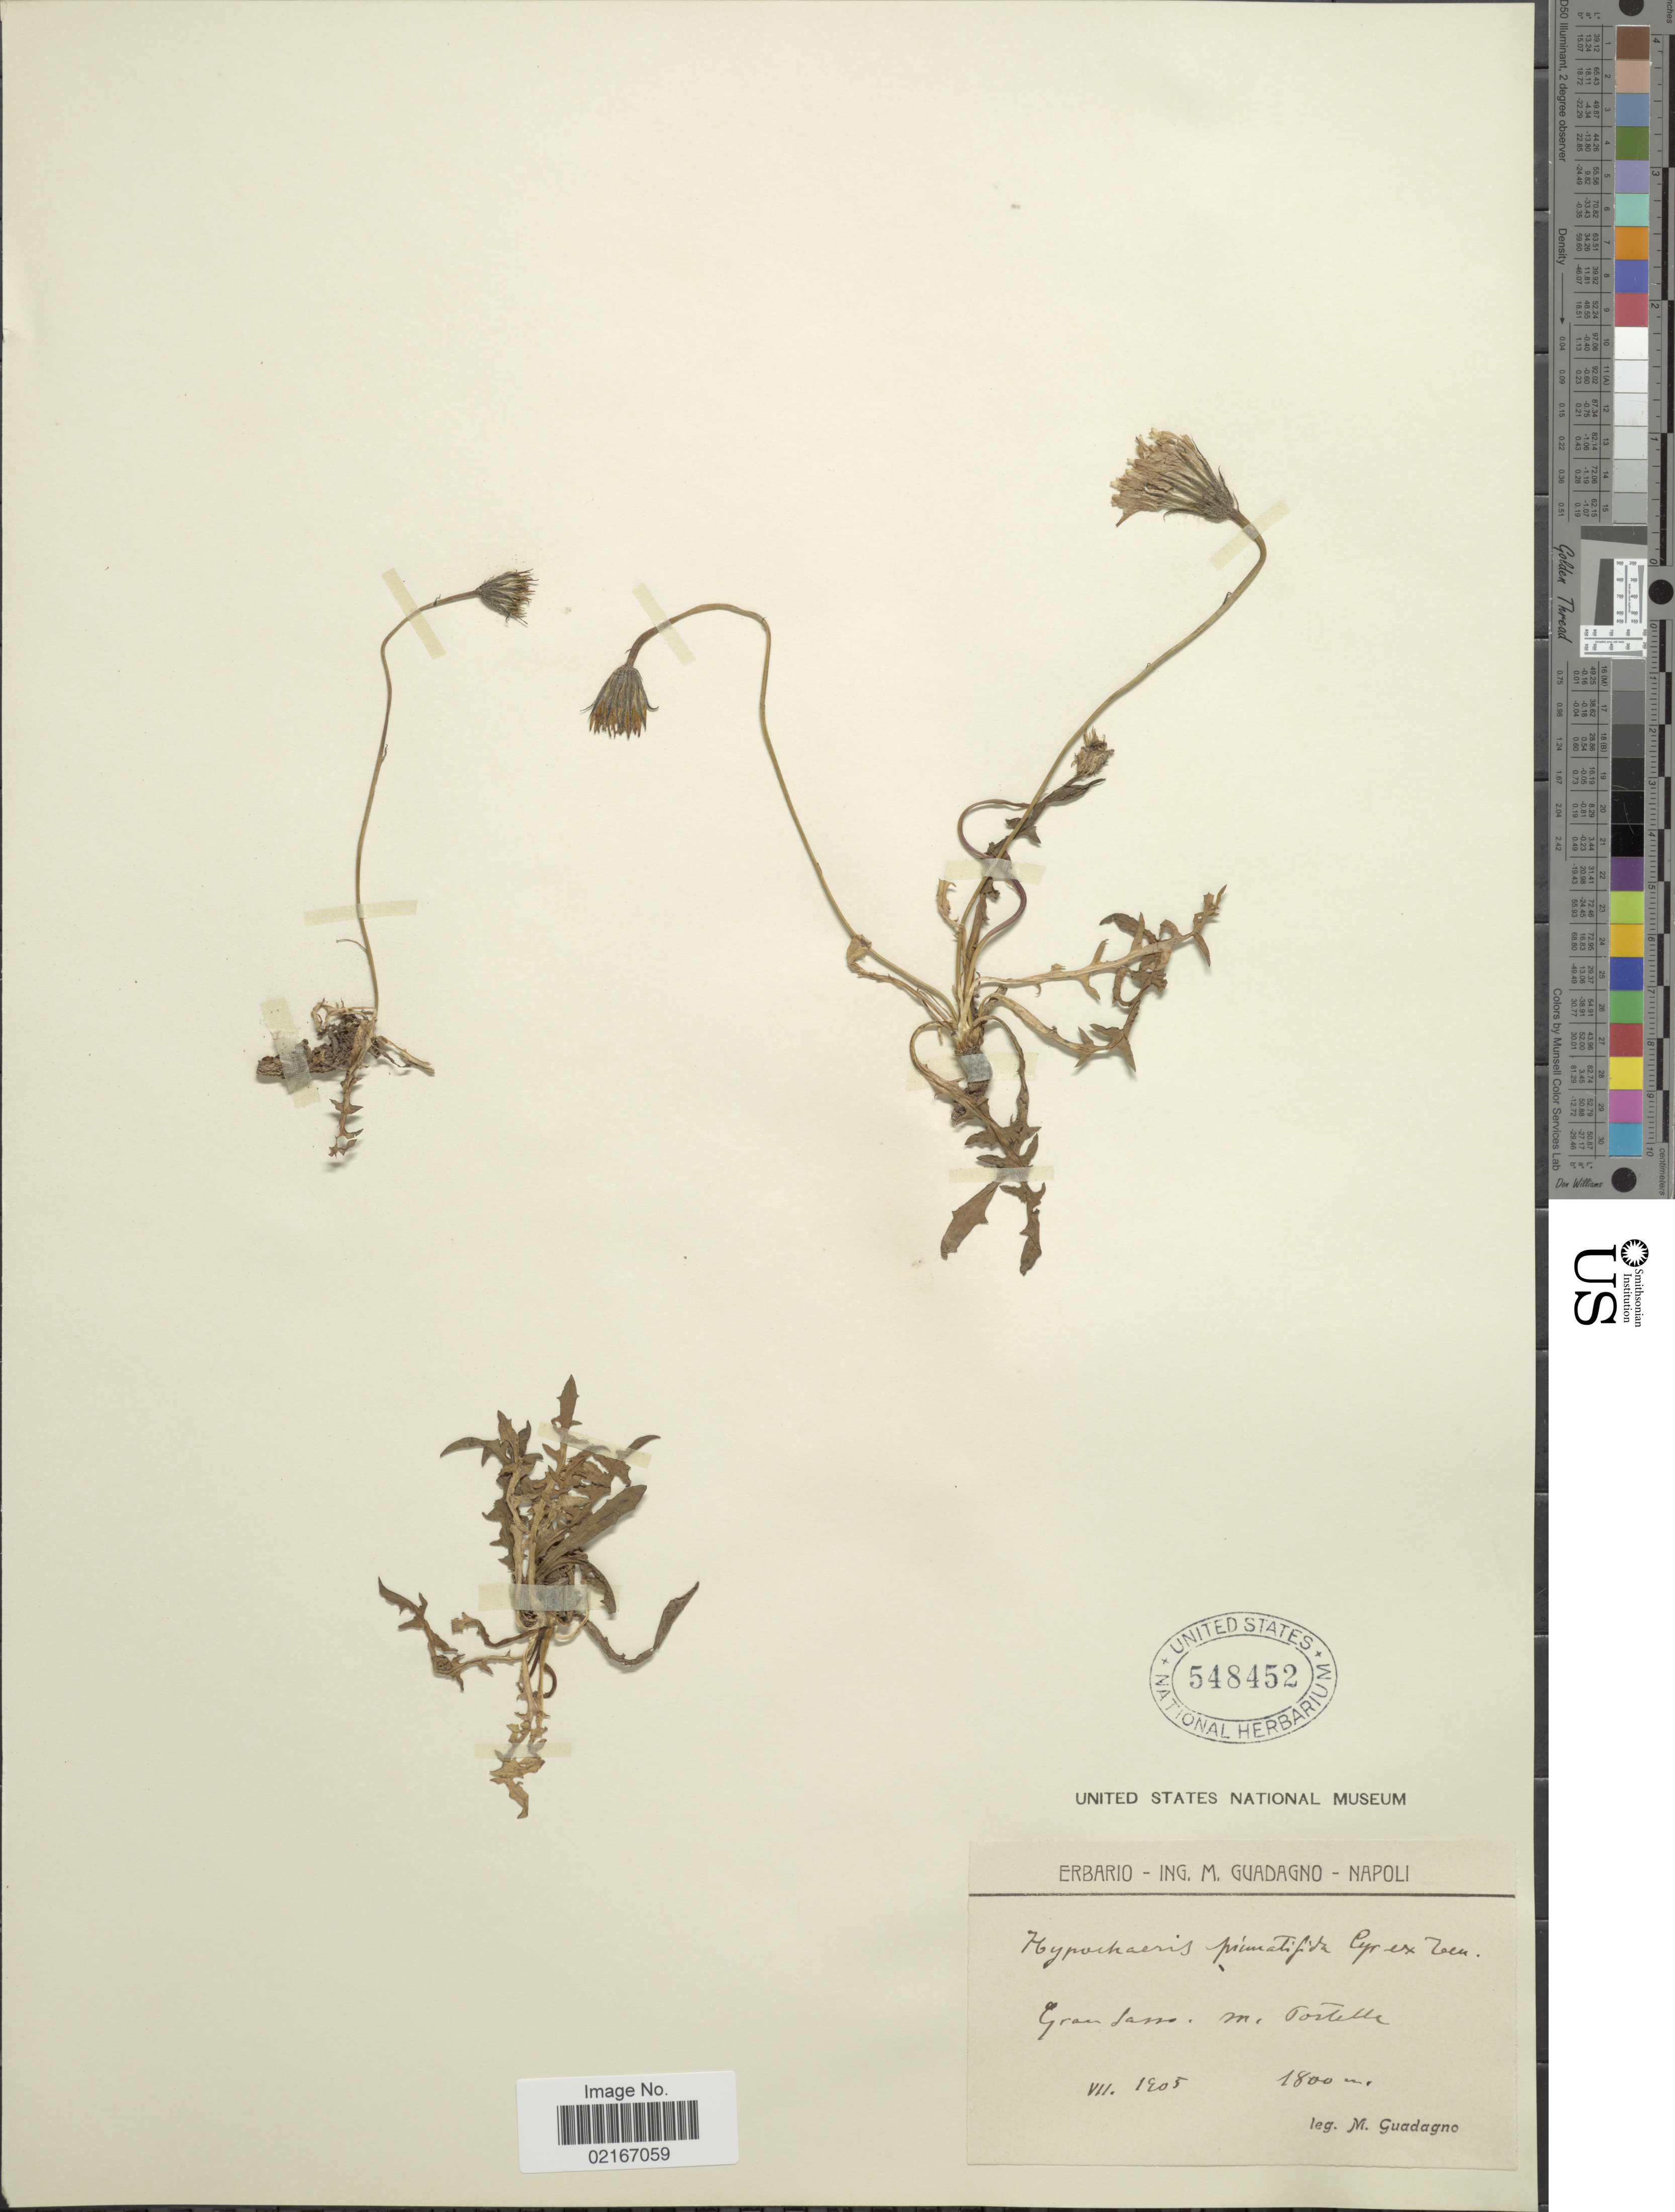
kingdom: Plantae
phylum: Tracheophyta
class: Magnoliopsida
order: Asterales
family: Asteraceae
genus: Hypochaeris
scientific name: Hypochaeris cretensis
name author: (L.) Bory & Chaub.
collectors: M. Guadagno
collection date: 1905-07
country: Italy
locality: Gran Sarro, m. Portella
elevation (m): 1800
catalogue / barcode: US 548452